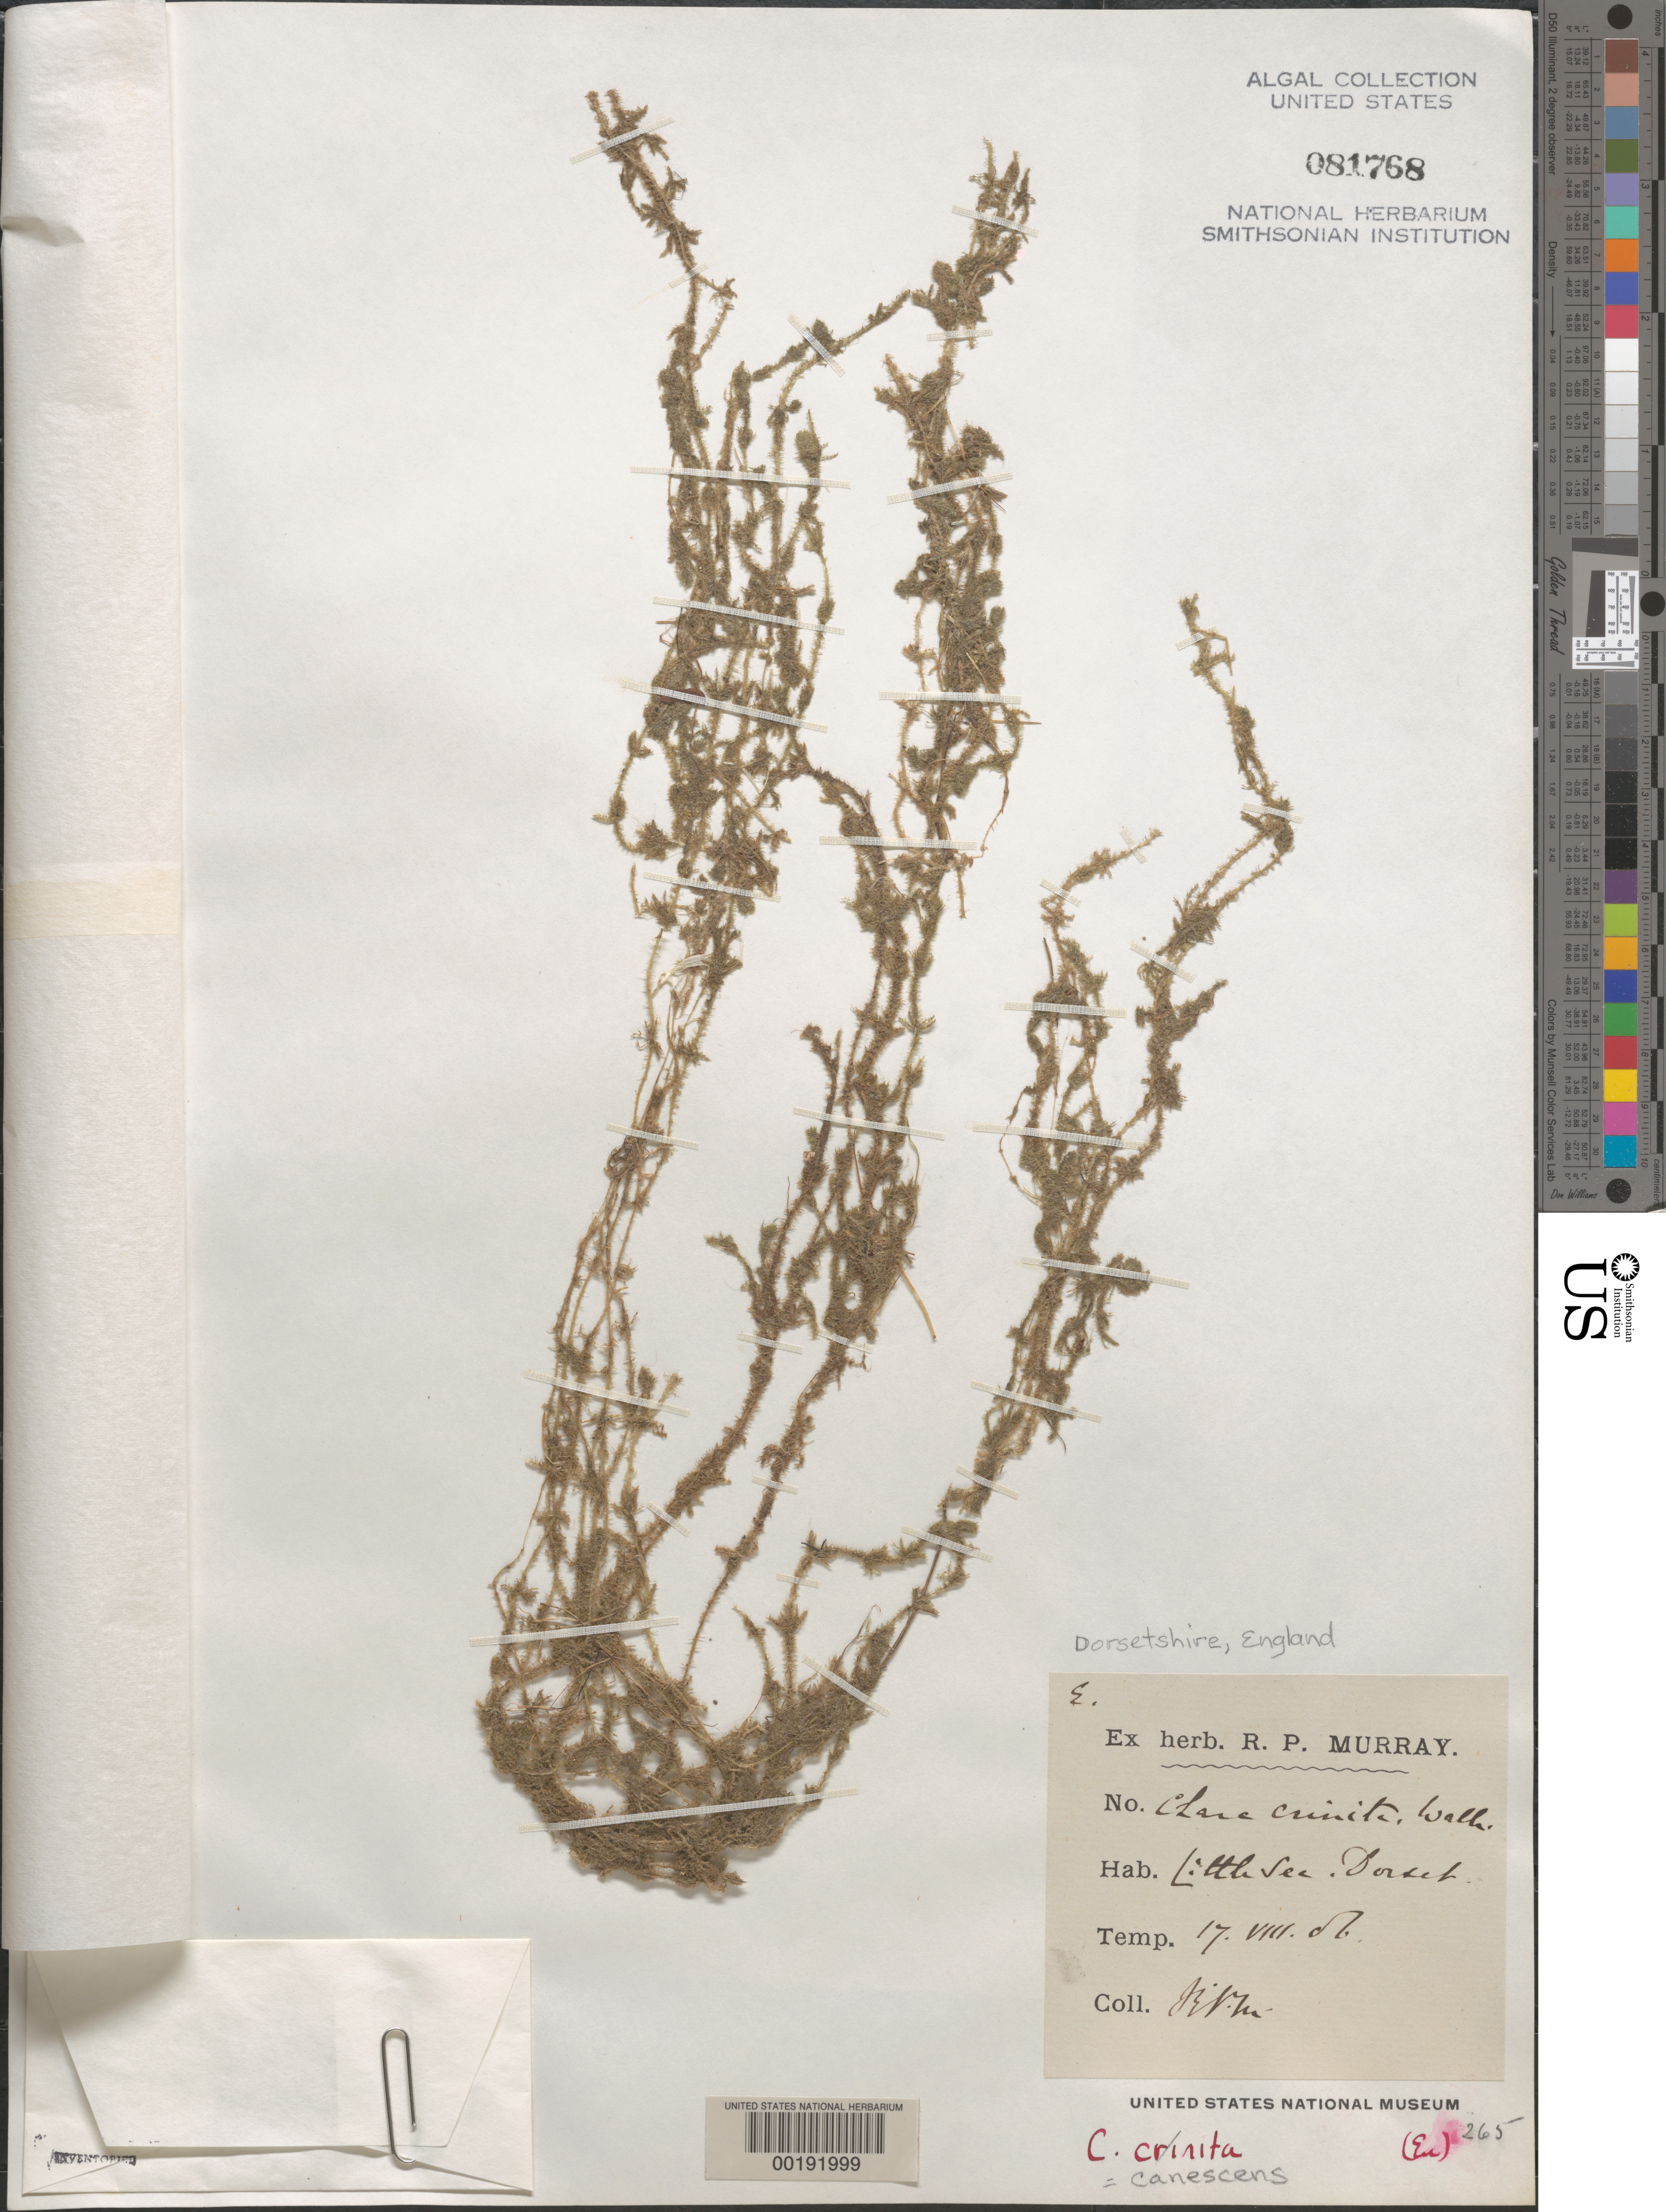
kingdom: Plantae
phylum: Charophyta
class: Charophyceae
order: Charales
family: Characeae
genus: Chara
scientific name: Chara canescens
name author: Loisel.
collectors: R. P. Murray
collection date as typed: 17 Aug 1856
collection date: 1856-08-17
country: United Kingdom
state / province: England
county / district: Dorset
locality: Little Sea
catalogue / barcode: US 81768